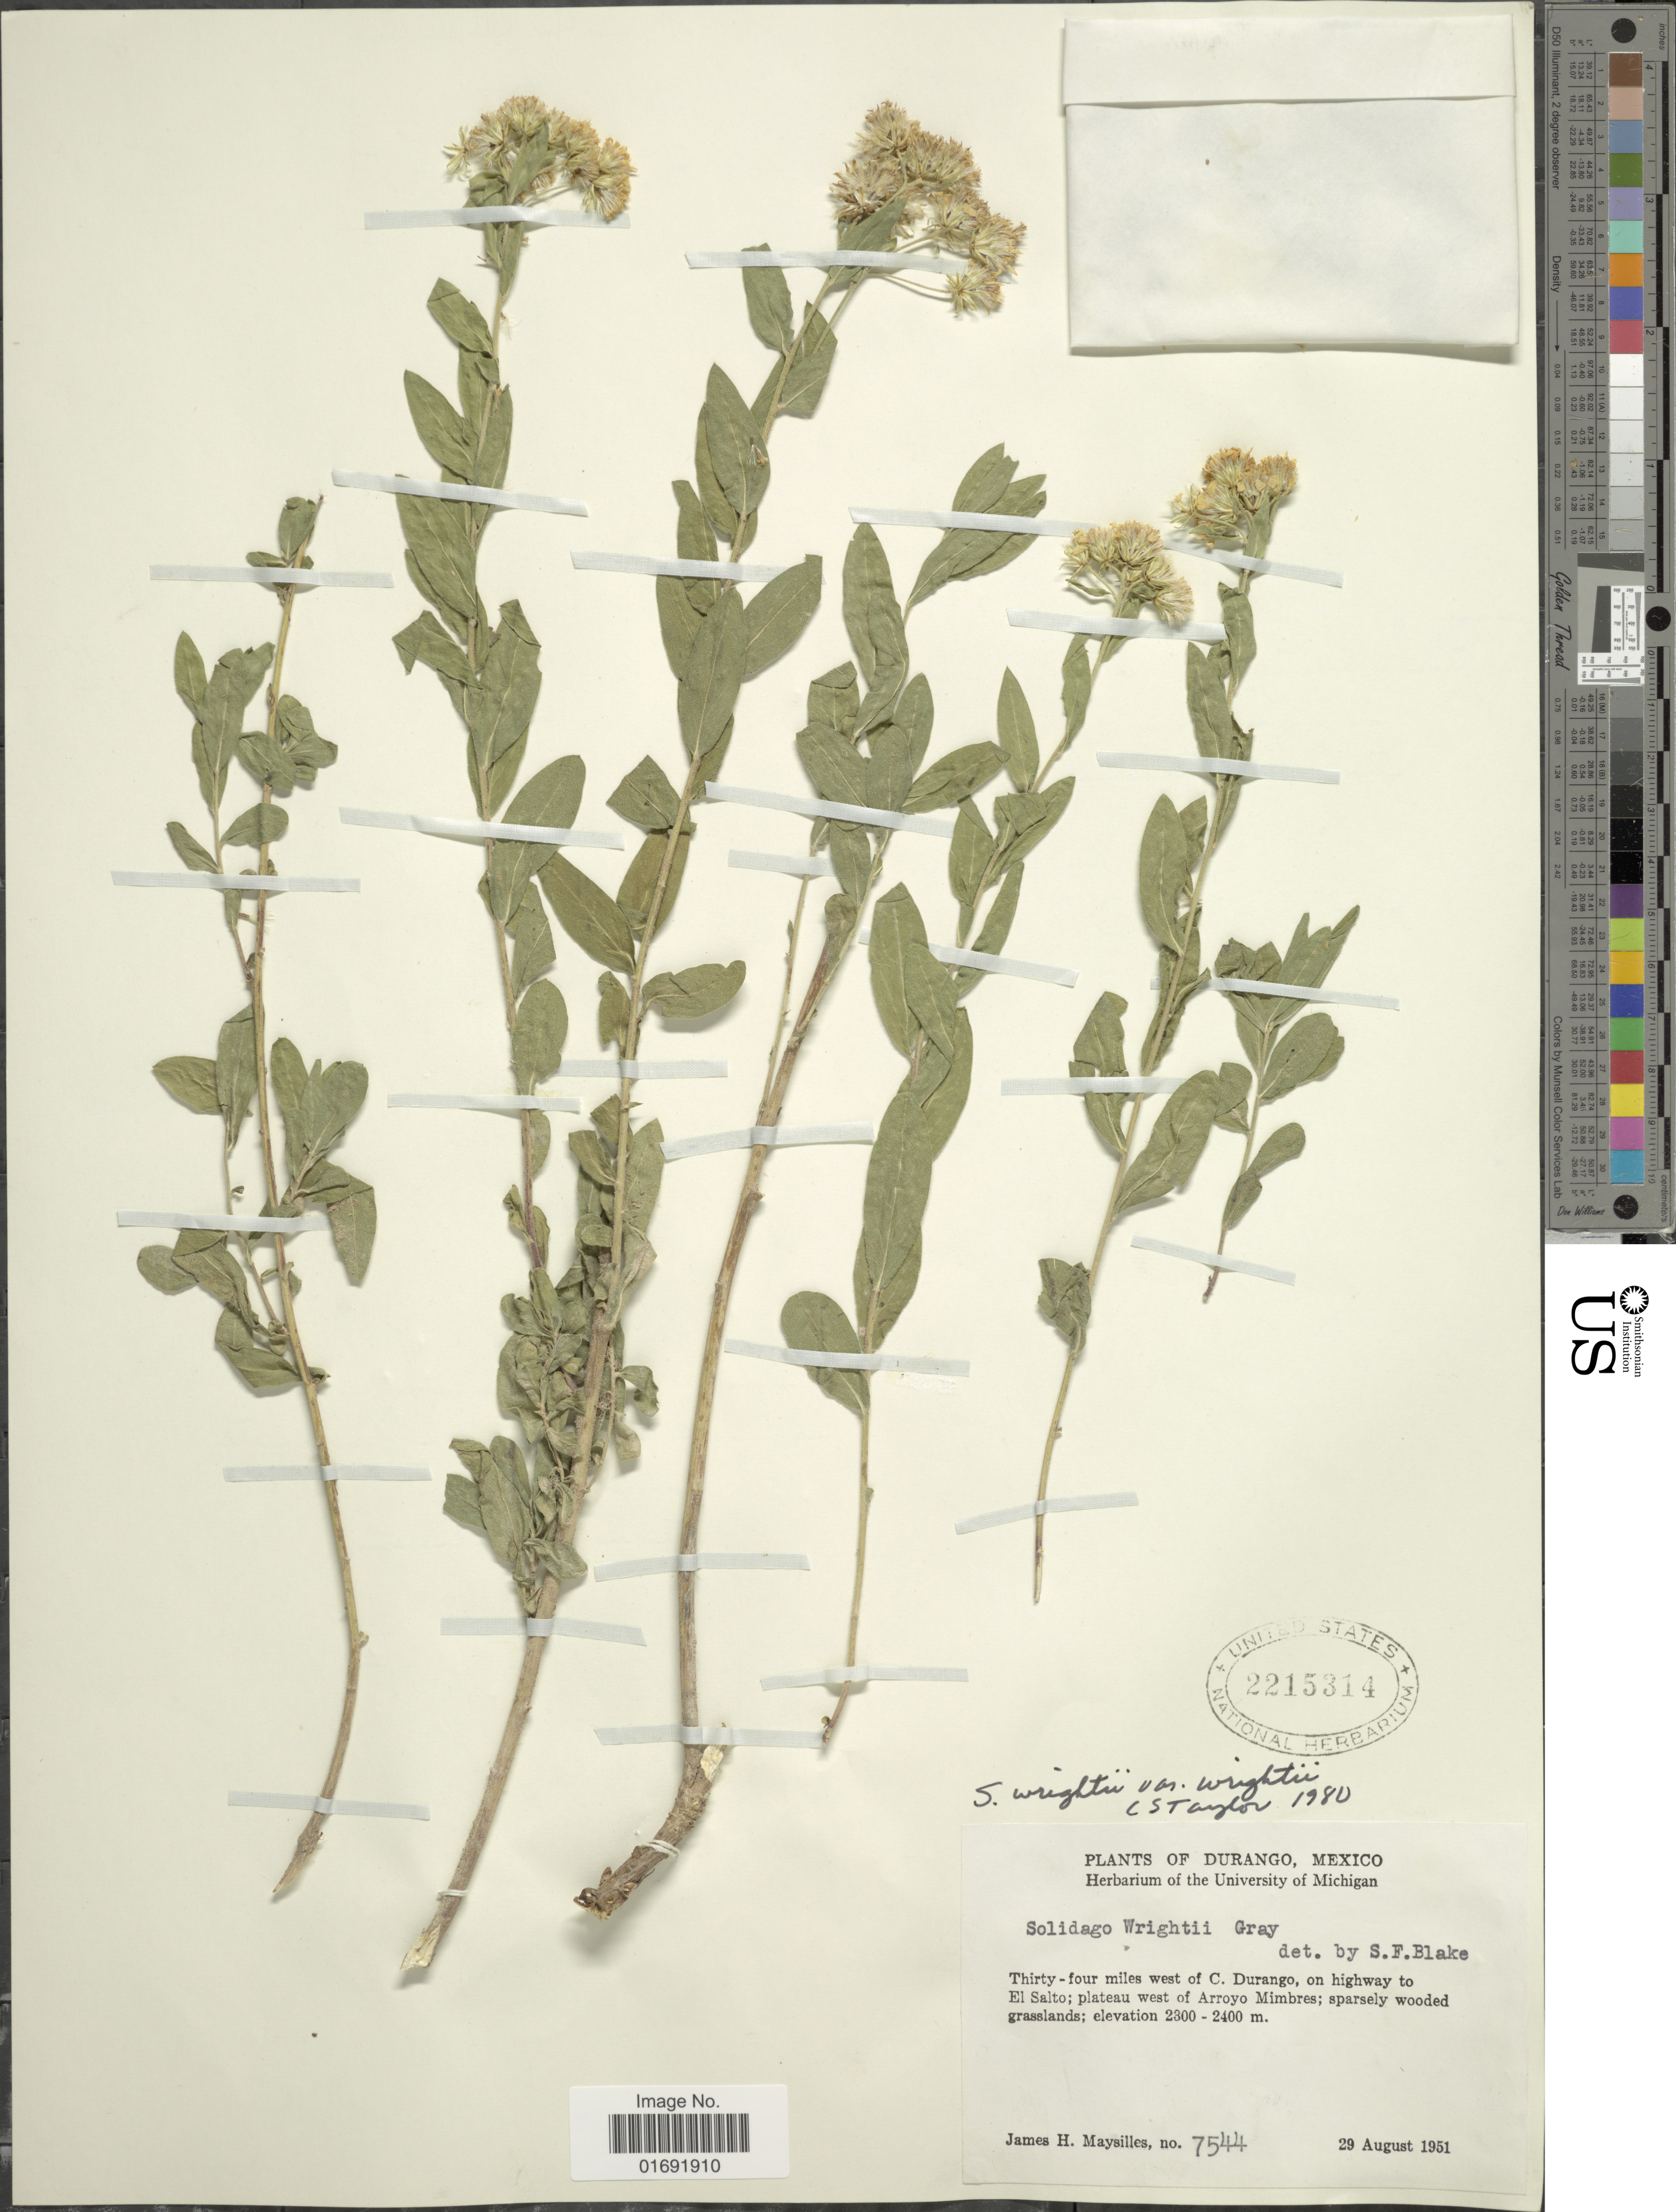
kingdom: Plantae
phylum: Tracheophyta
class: Magnoliopsida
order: Asterales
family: Asteraceae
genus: Solidago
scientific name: Solidago wrightii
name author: A. Gray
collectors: J. Maysilles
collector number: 7544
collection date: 1951-08-29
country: Mexico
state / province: Durango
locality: Thirty-four miles west of C. Durango, on highway to El Salto, plateau west of Arroyo Mimbres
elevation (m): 2300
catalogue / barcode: US 2215314